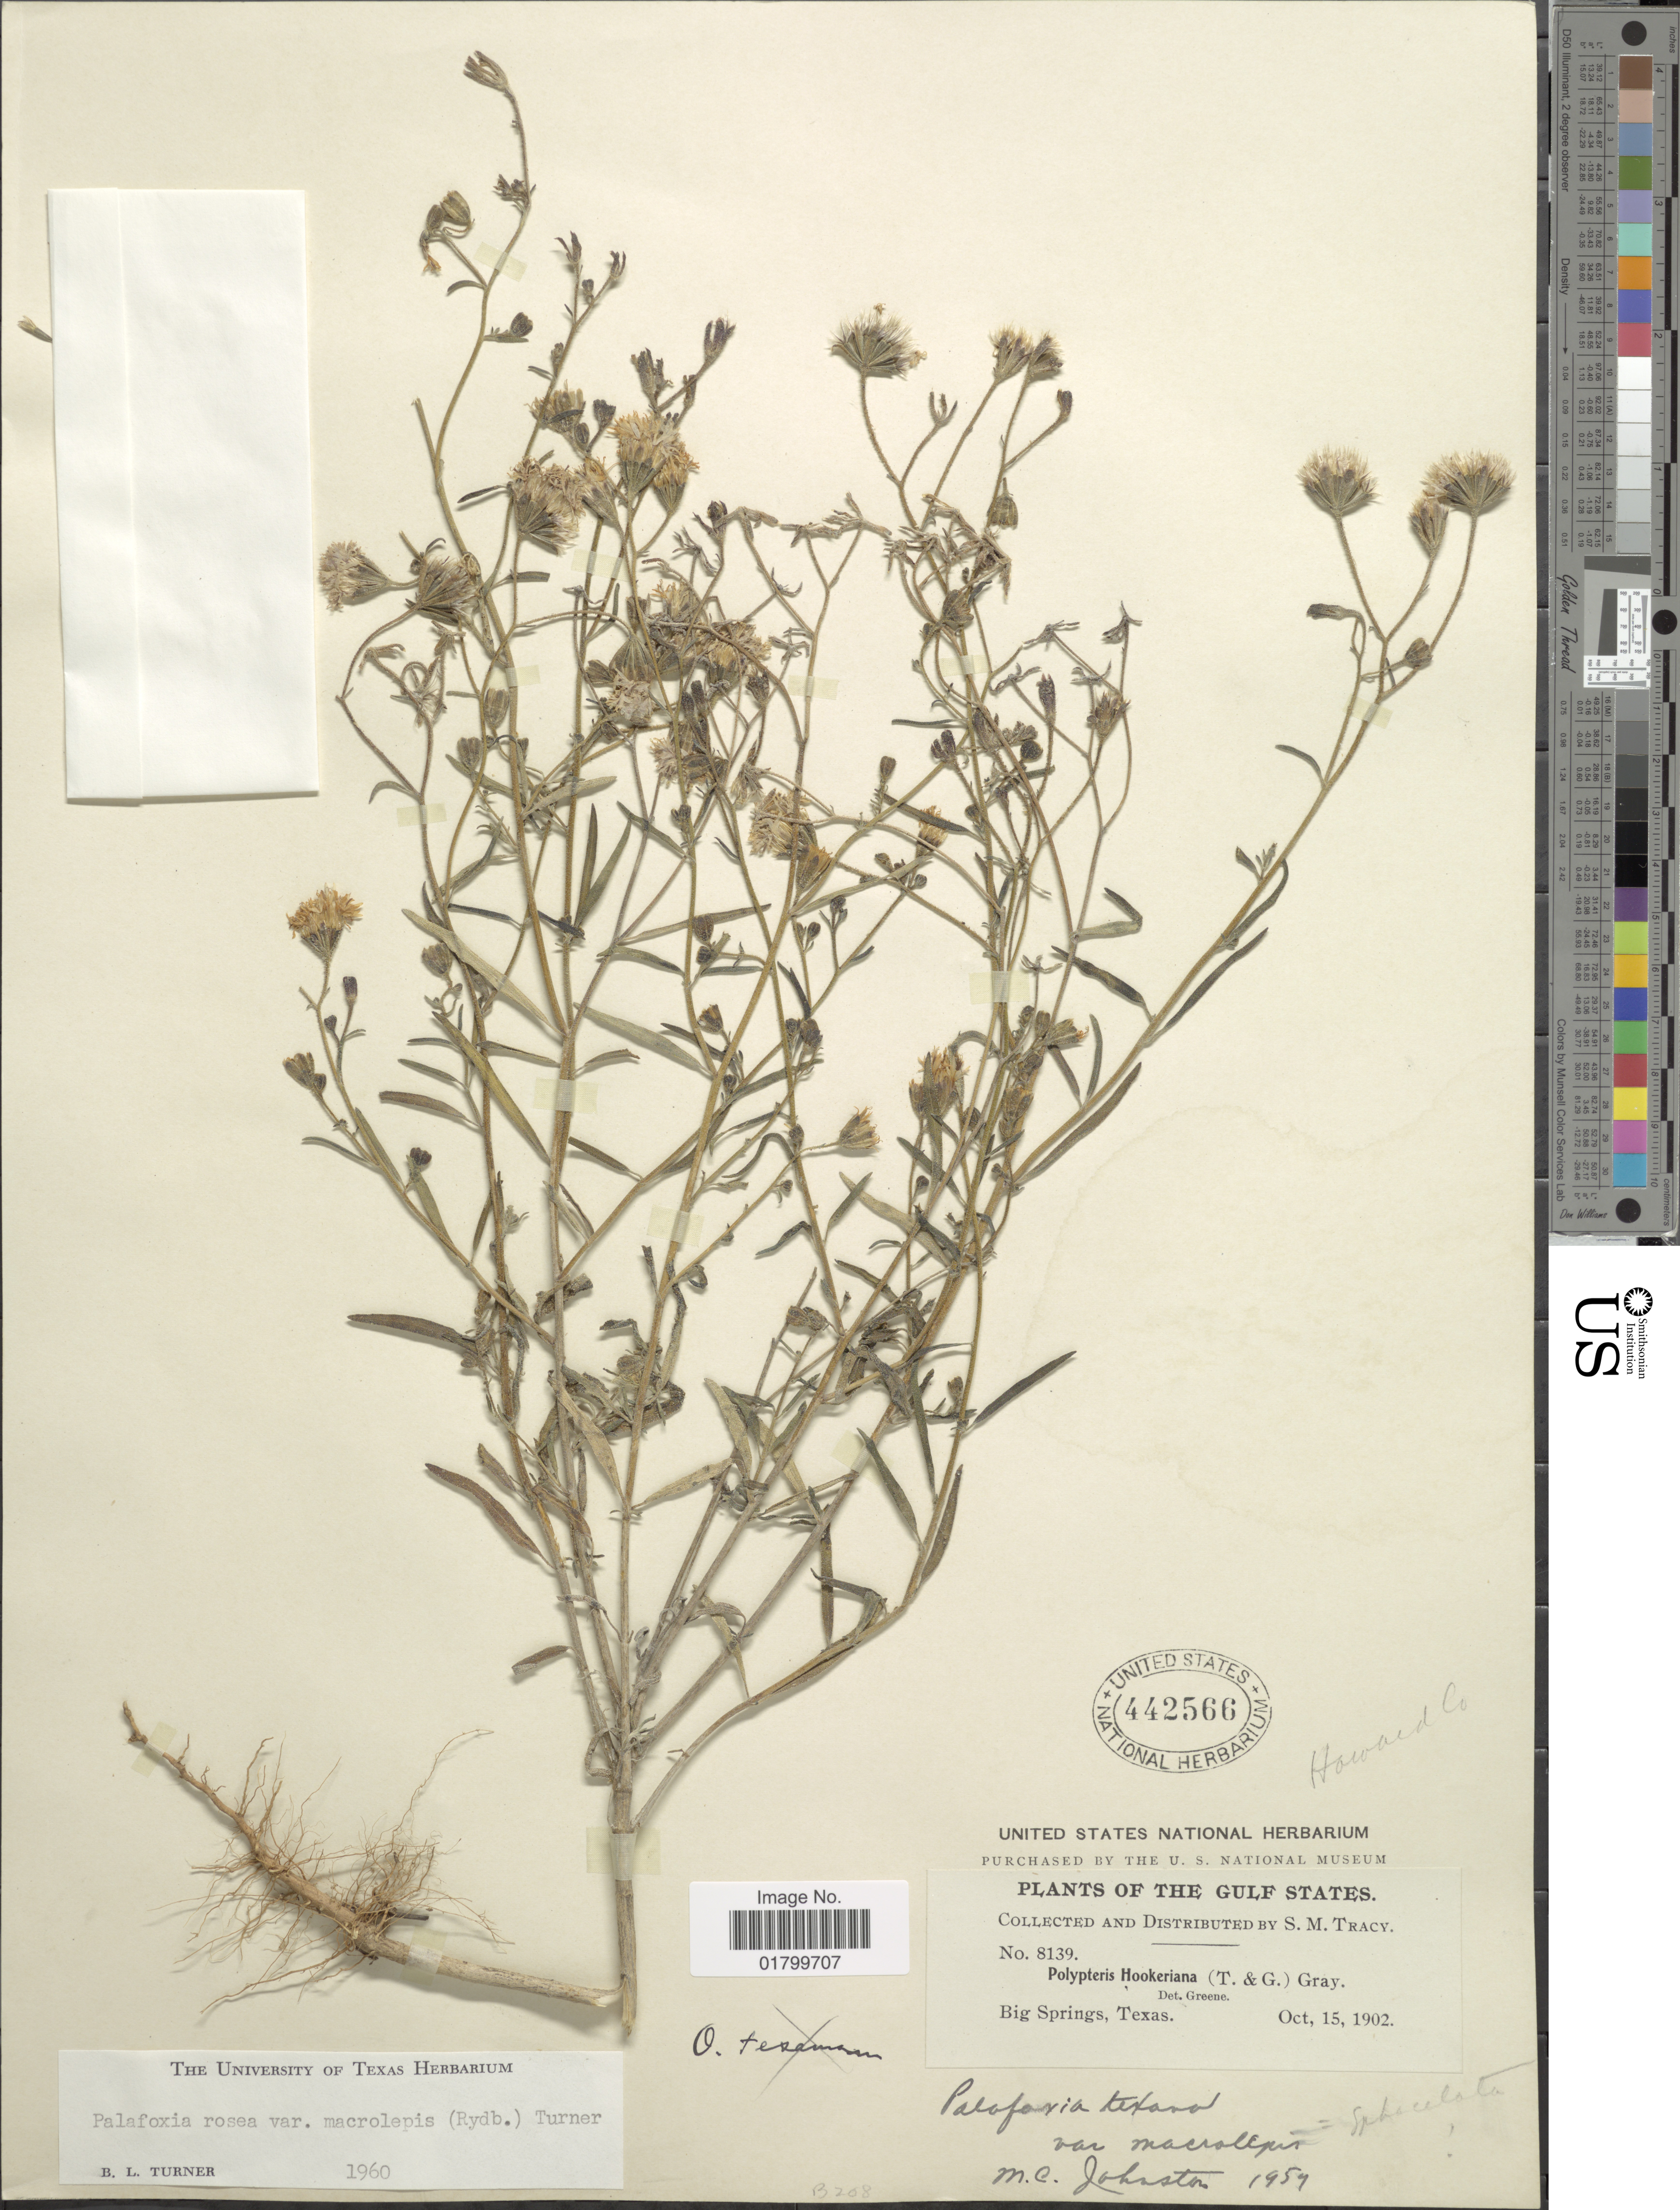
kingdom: Plantae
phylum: Tracheophyta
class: Magnoliopsida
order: Asterales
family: Asteraceae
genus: Palafoxia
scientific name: Palafoxia rosea var. macrolepis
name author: (Rydb.) B.L. Turner & M.I. Morris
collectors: S. M. Tracy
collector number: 8139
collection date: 1902-10-15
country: United States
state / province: Texas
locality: The Gulf States, Big Spring, Texas, Howard Co.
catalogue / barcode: US 442566